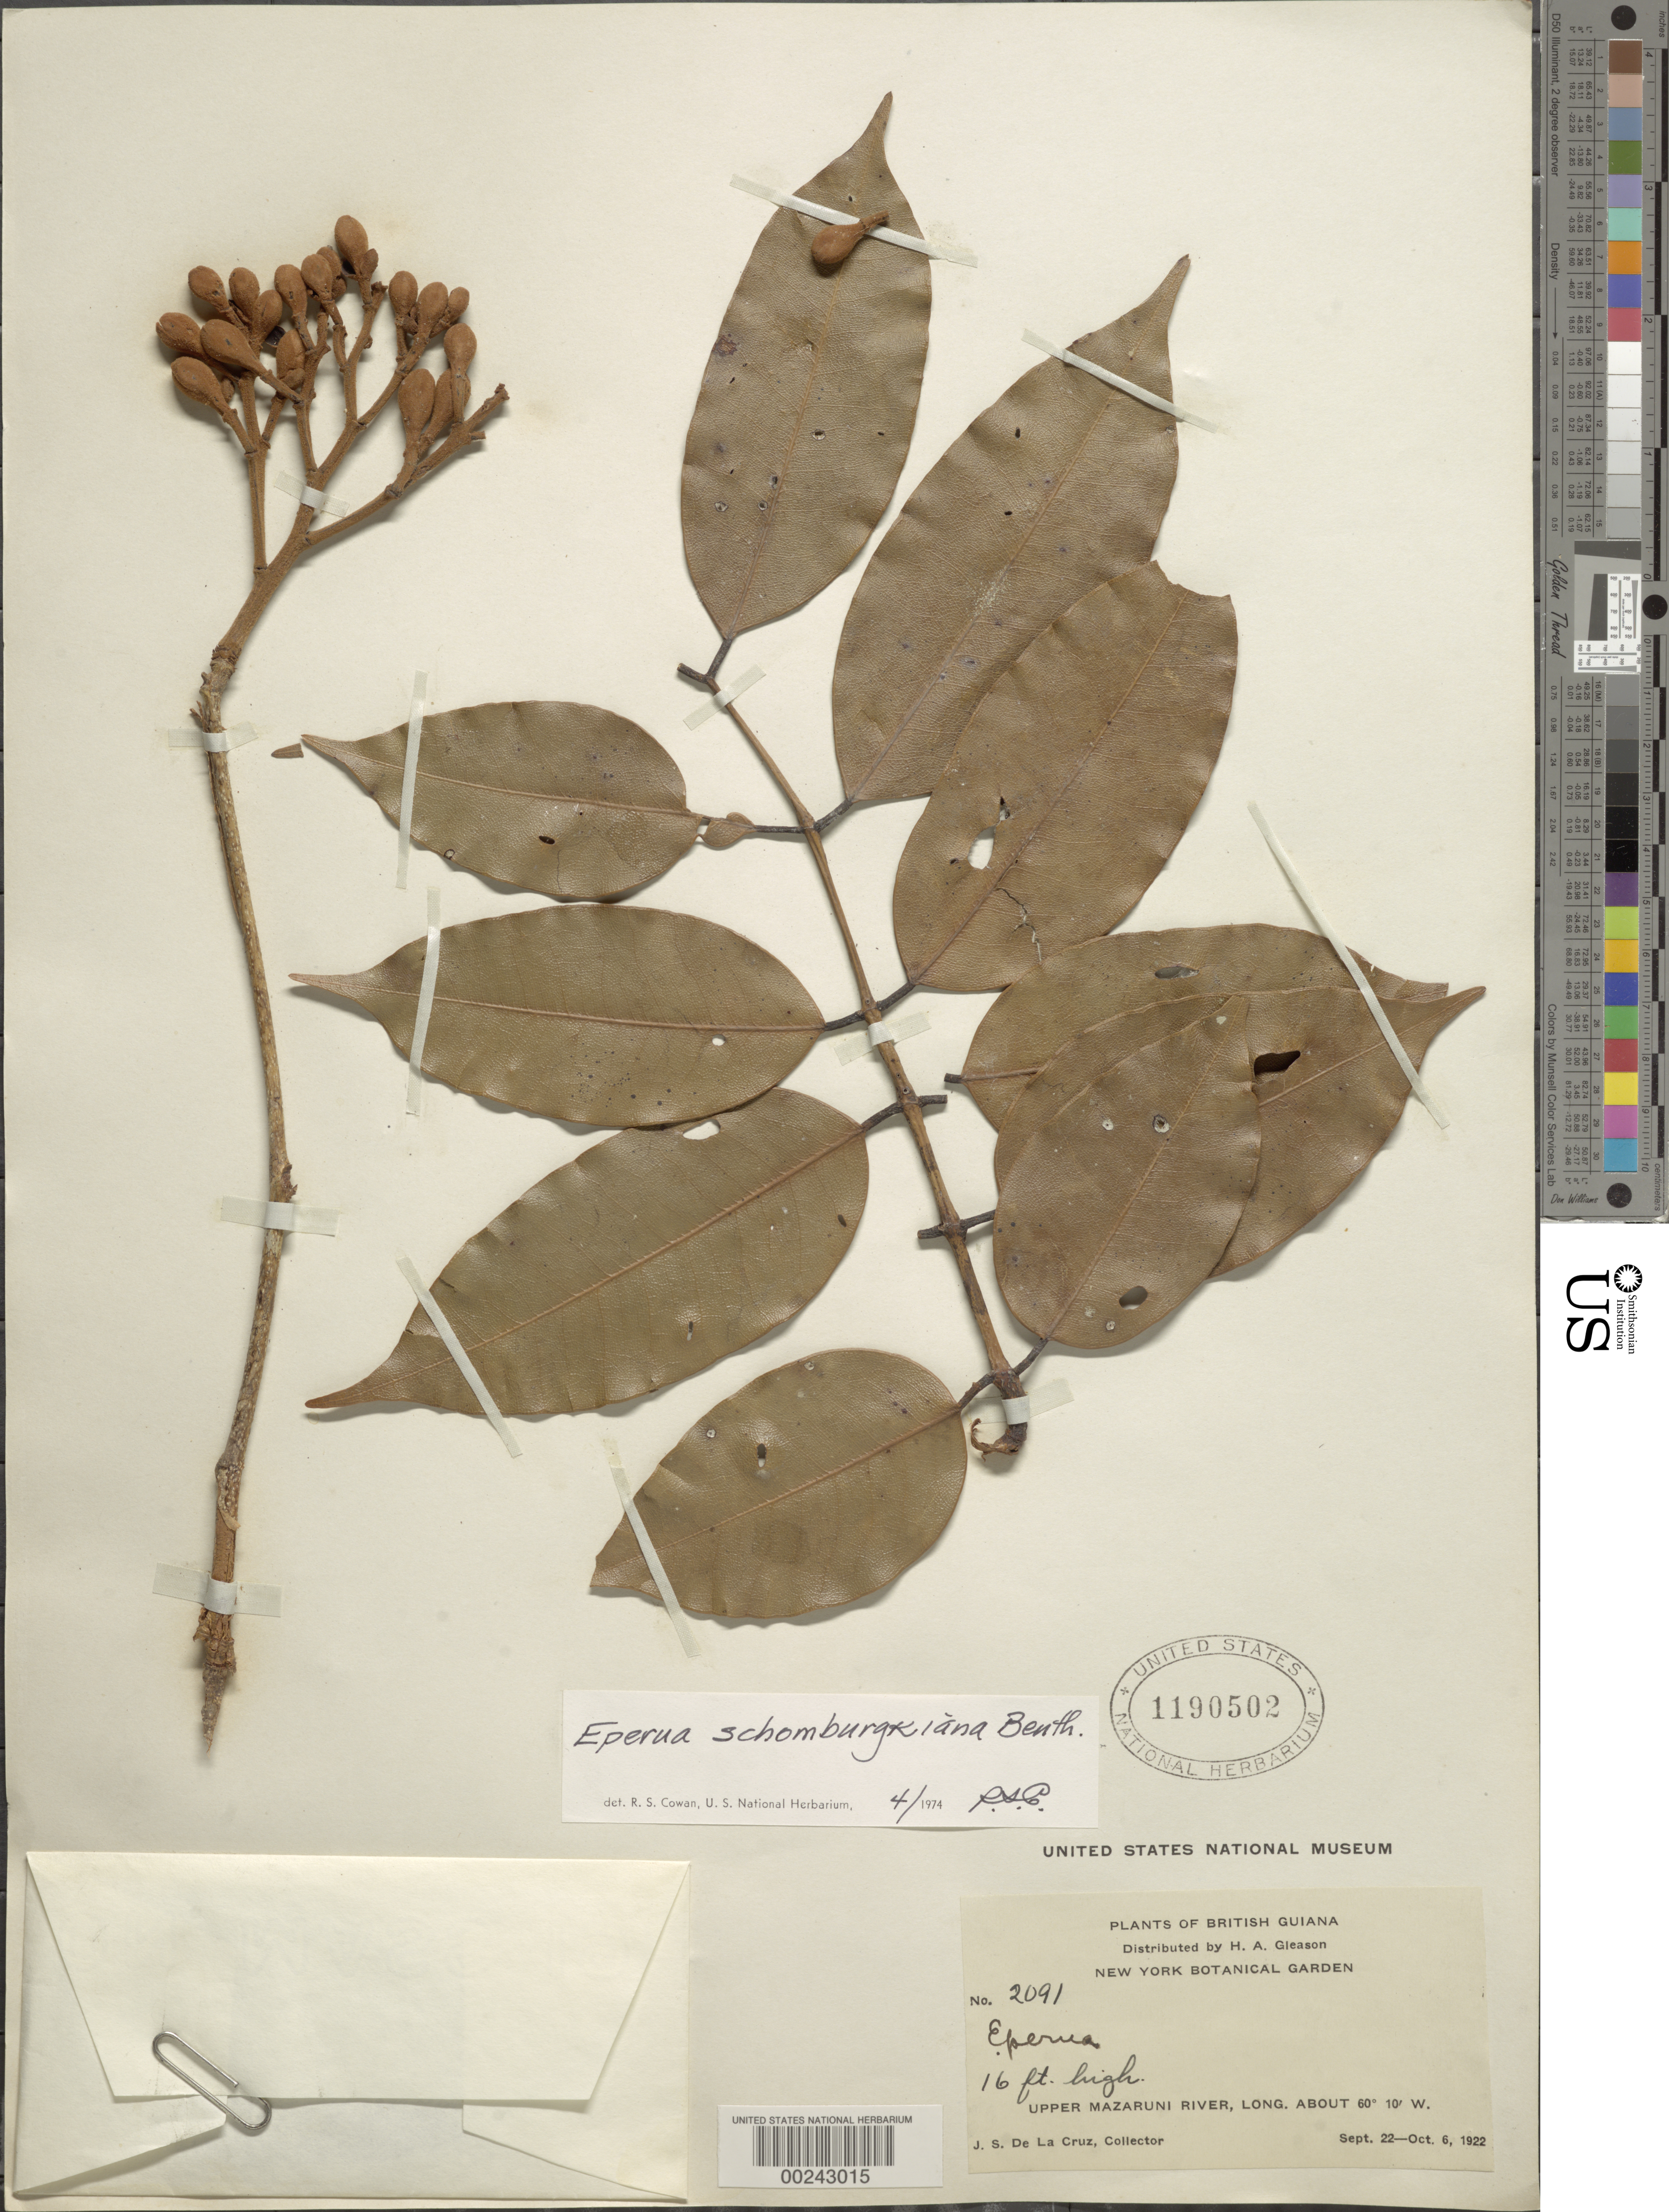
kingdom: Plantae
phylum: Tracheophyta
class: Magnoliopsida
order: Fabales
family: Fabaceae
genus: Eperua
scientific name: Eperua schomburgkiana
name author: Benth.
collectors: J. S. de la Cruz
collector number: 2091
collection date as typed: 22 Sep 1922 to 06 Oct 1922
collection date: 1922-09-22/1922-10-06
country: Guyana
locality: Upper mazaruni river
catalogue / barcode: US 1190502